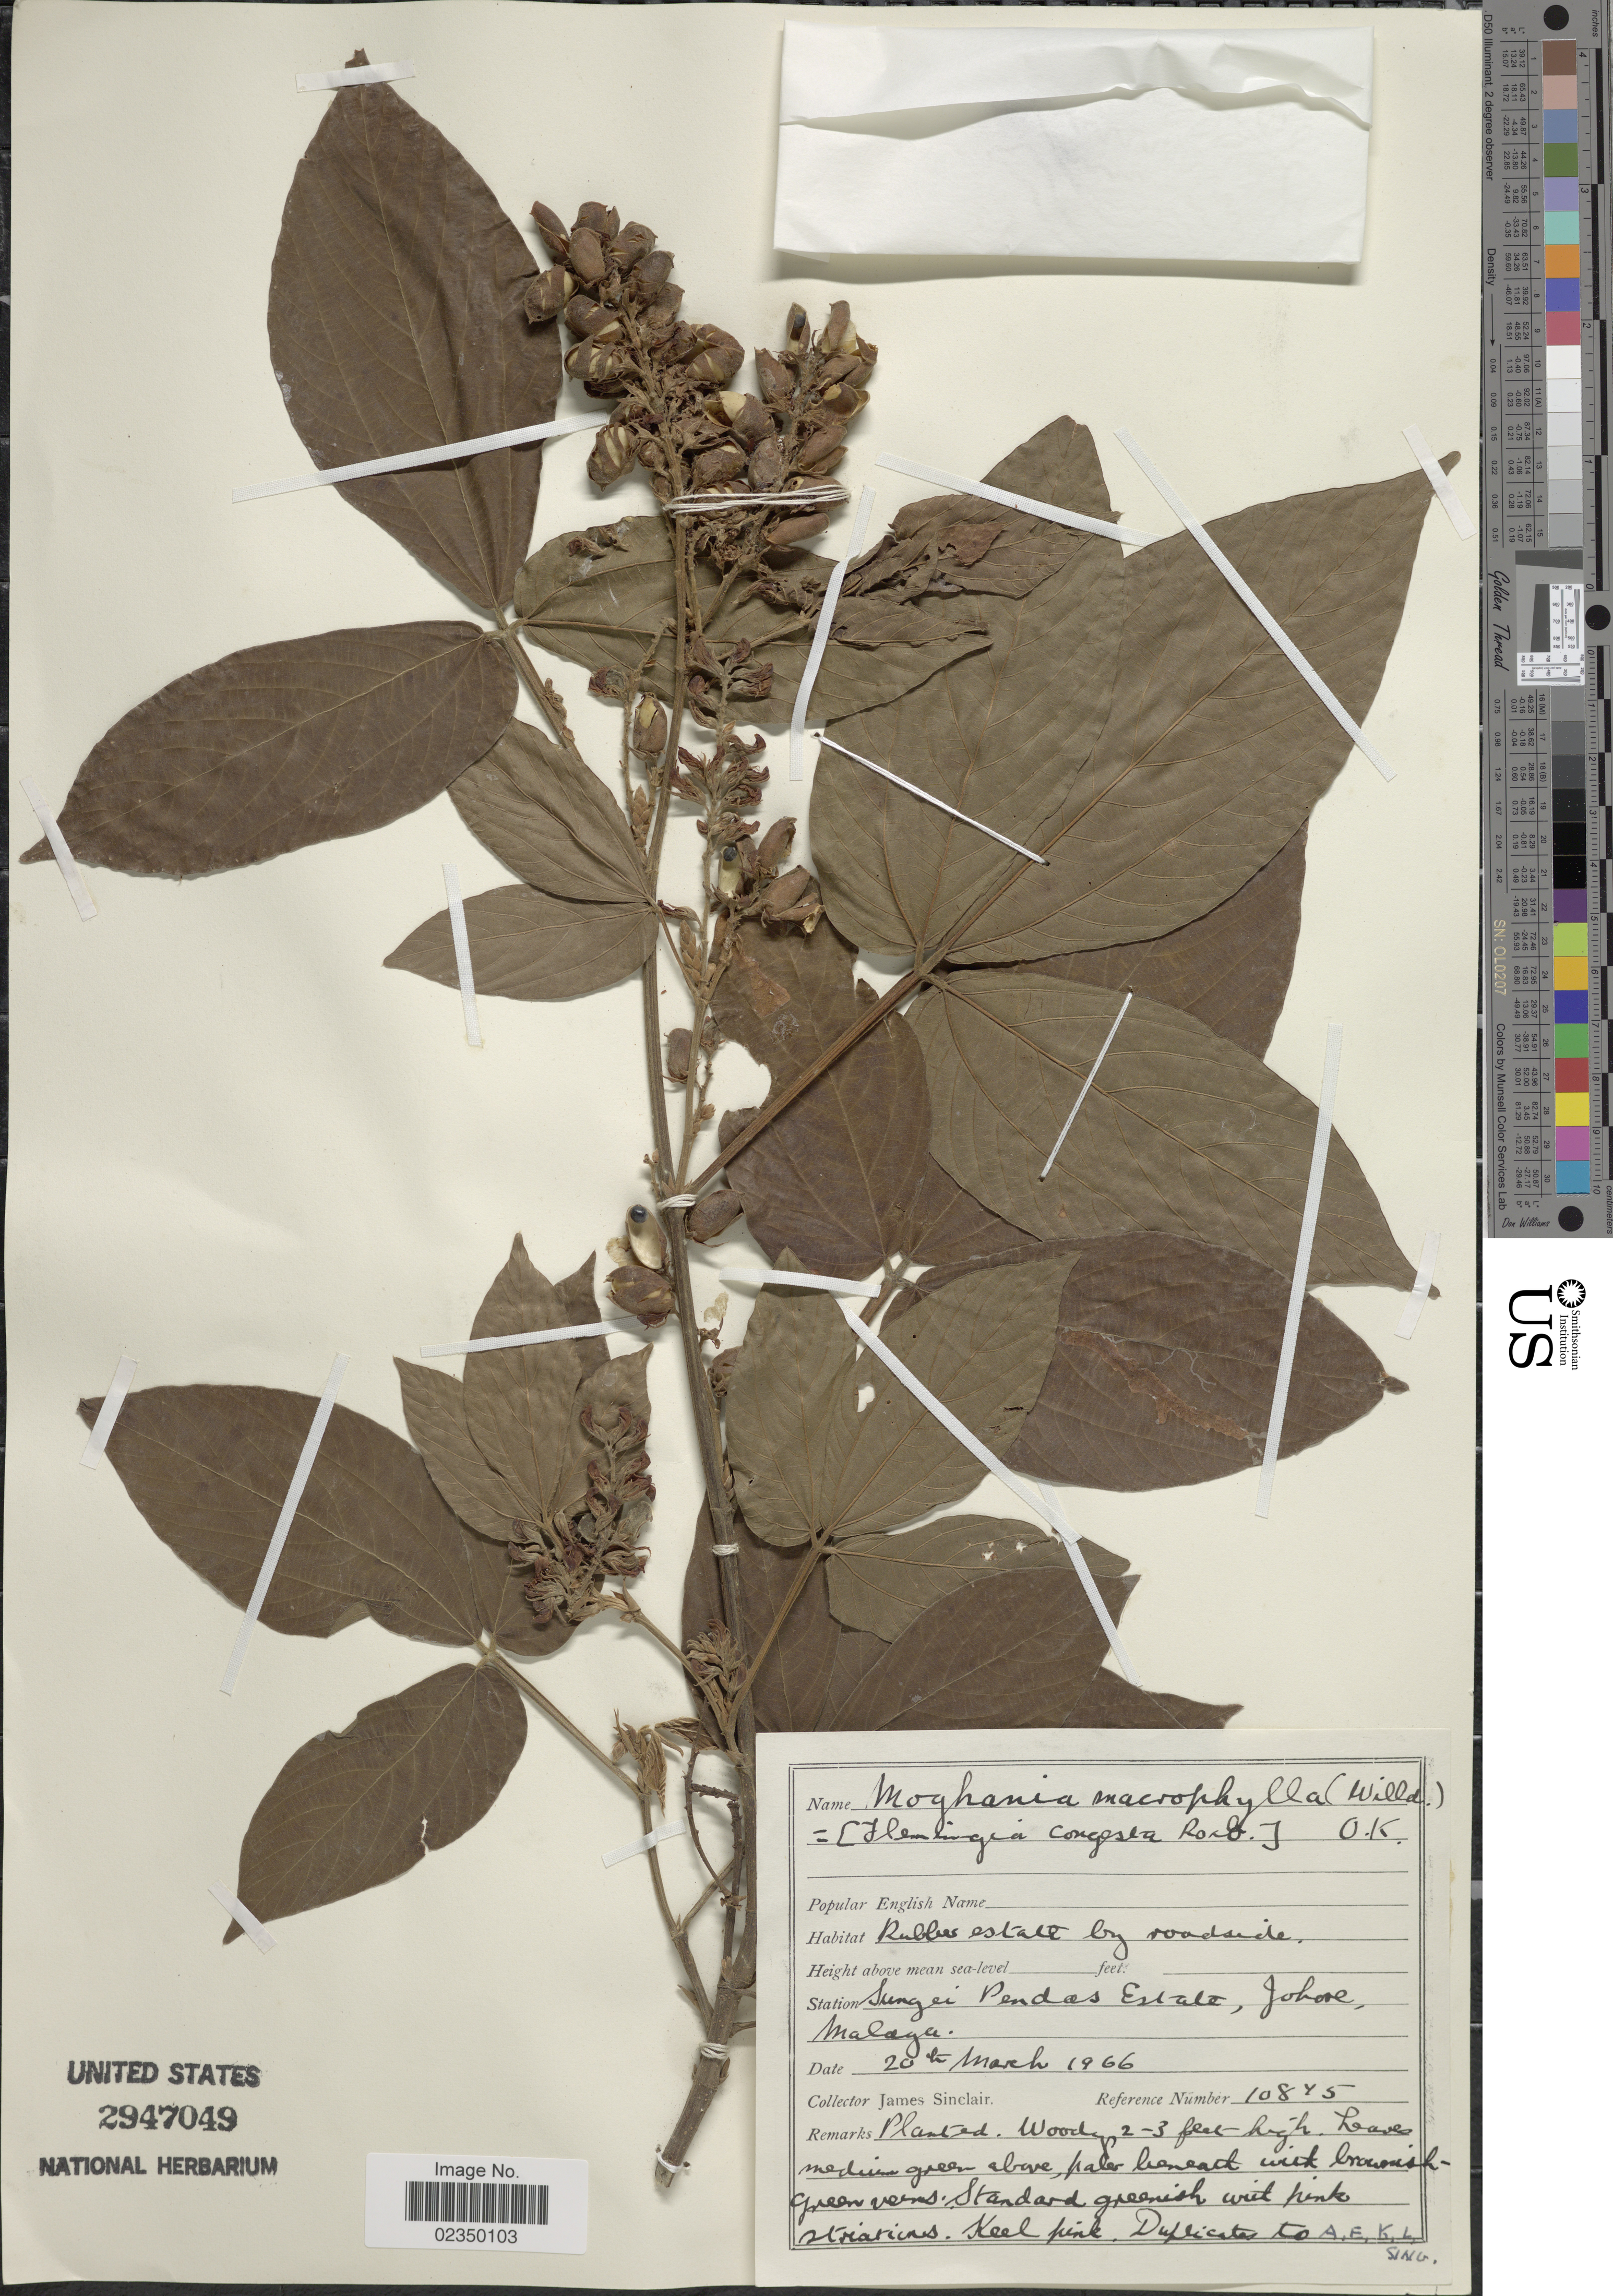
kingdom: Plantae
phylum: Tracheophyta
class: Magnoliopsida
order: Fabales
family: Fabaceae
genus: Flemingia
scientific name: Flemingia macrophylla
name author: (Willd.) Kuntze ex Merr.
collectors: J. Sinclair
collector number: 10845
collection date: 1966-03-20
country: Malaysia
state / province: Johor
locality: Sungei, Pendas Estate, Johore Malaya.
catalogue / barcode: US 2947049